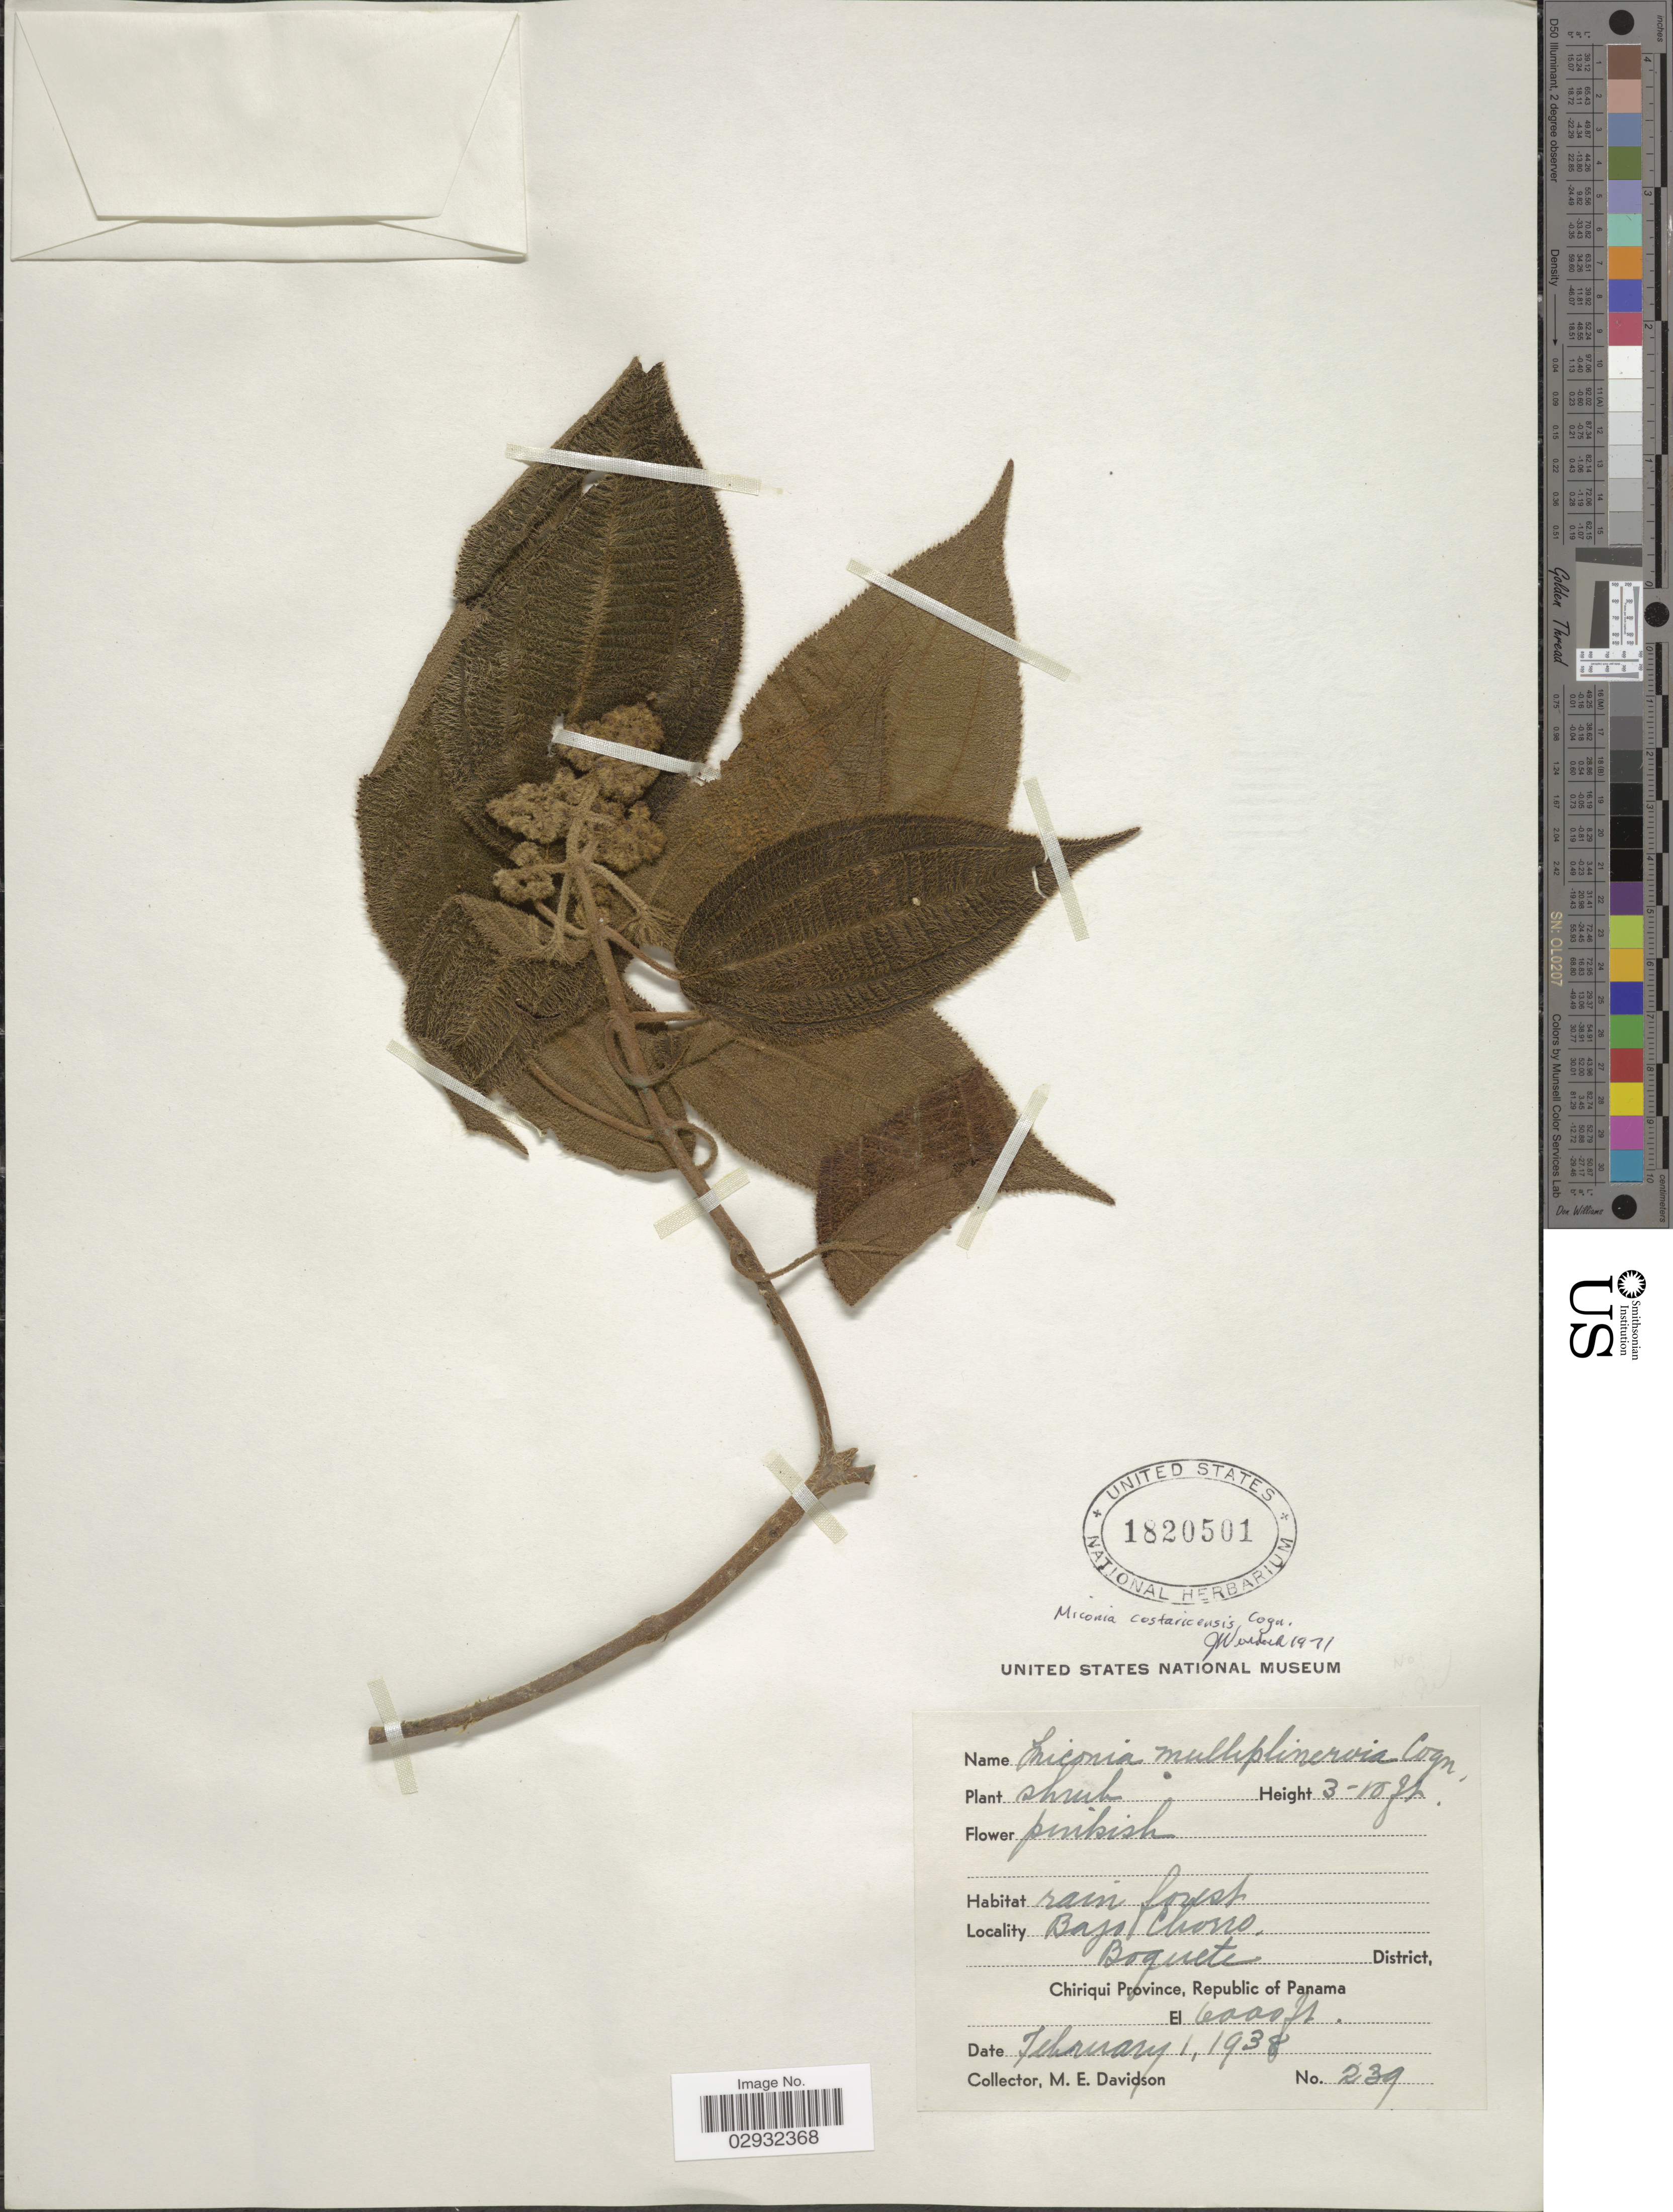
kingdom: Plantae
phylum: Tracheophyta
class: Magnoliopsida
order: Myrtales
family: Melastomataceae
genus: Miconia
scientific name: Miconia costaricensis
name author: Cogn.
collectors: M. E. Davidson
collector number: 239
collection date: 1938-02-01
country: Panama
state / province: Chiriqui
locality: Bajo Chorro. Boquete District.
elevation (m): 1829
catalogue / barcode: US 1820501